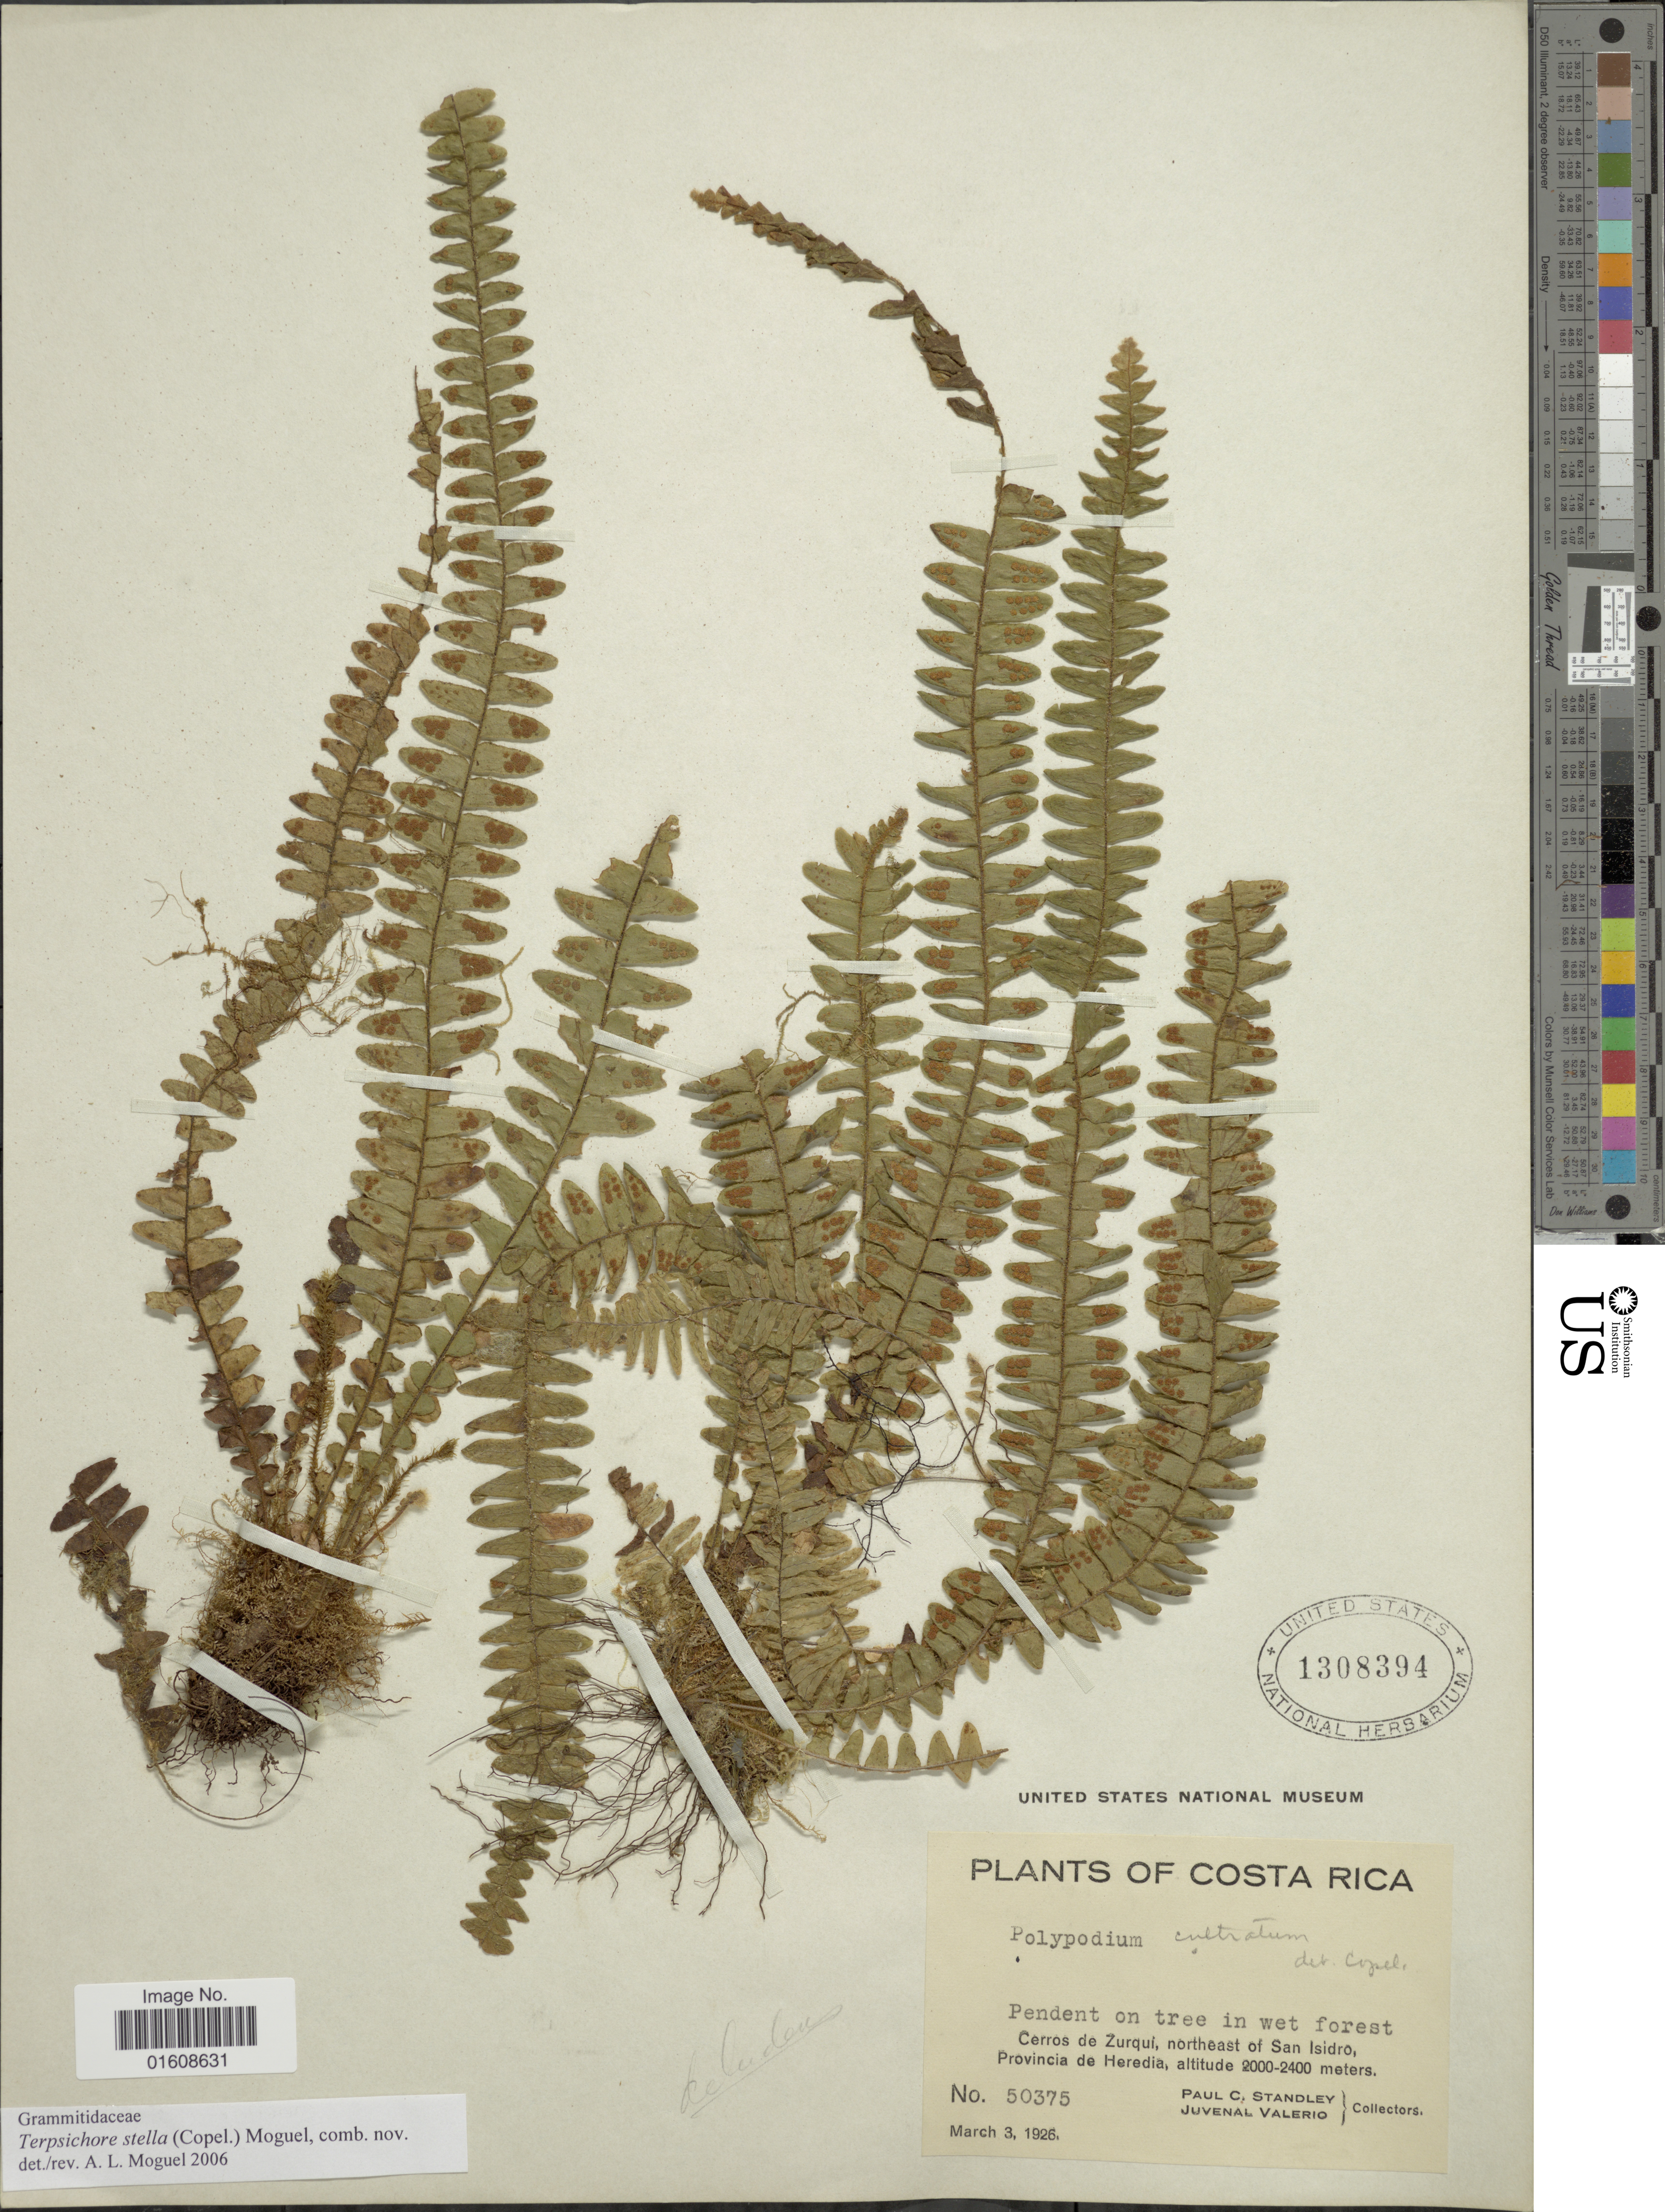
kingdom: Plantae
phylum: Tracheophyta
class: Polypodiopsida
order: Polypodiales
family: Polypodiaceae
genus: Alansmia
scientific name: Alansmia stella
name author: (Copel.) Moguel & M. Kessler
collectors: P. C. Standley & J. Valerio R.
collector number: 50375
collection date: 1926-03-03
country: Costa Rica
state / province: Heredia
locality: Cerros de Zurquí, northeast of San Isidro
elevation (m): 2000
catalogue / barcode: US 1308394